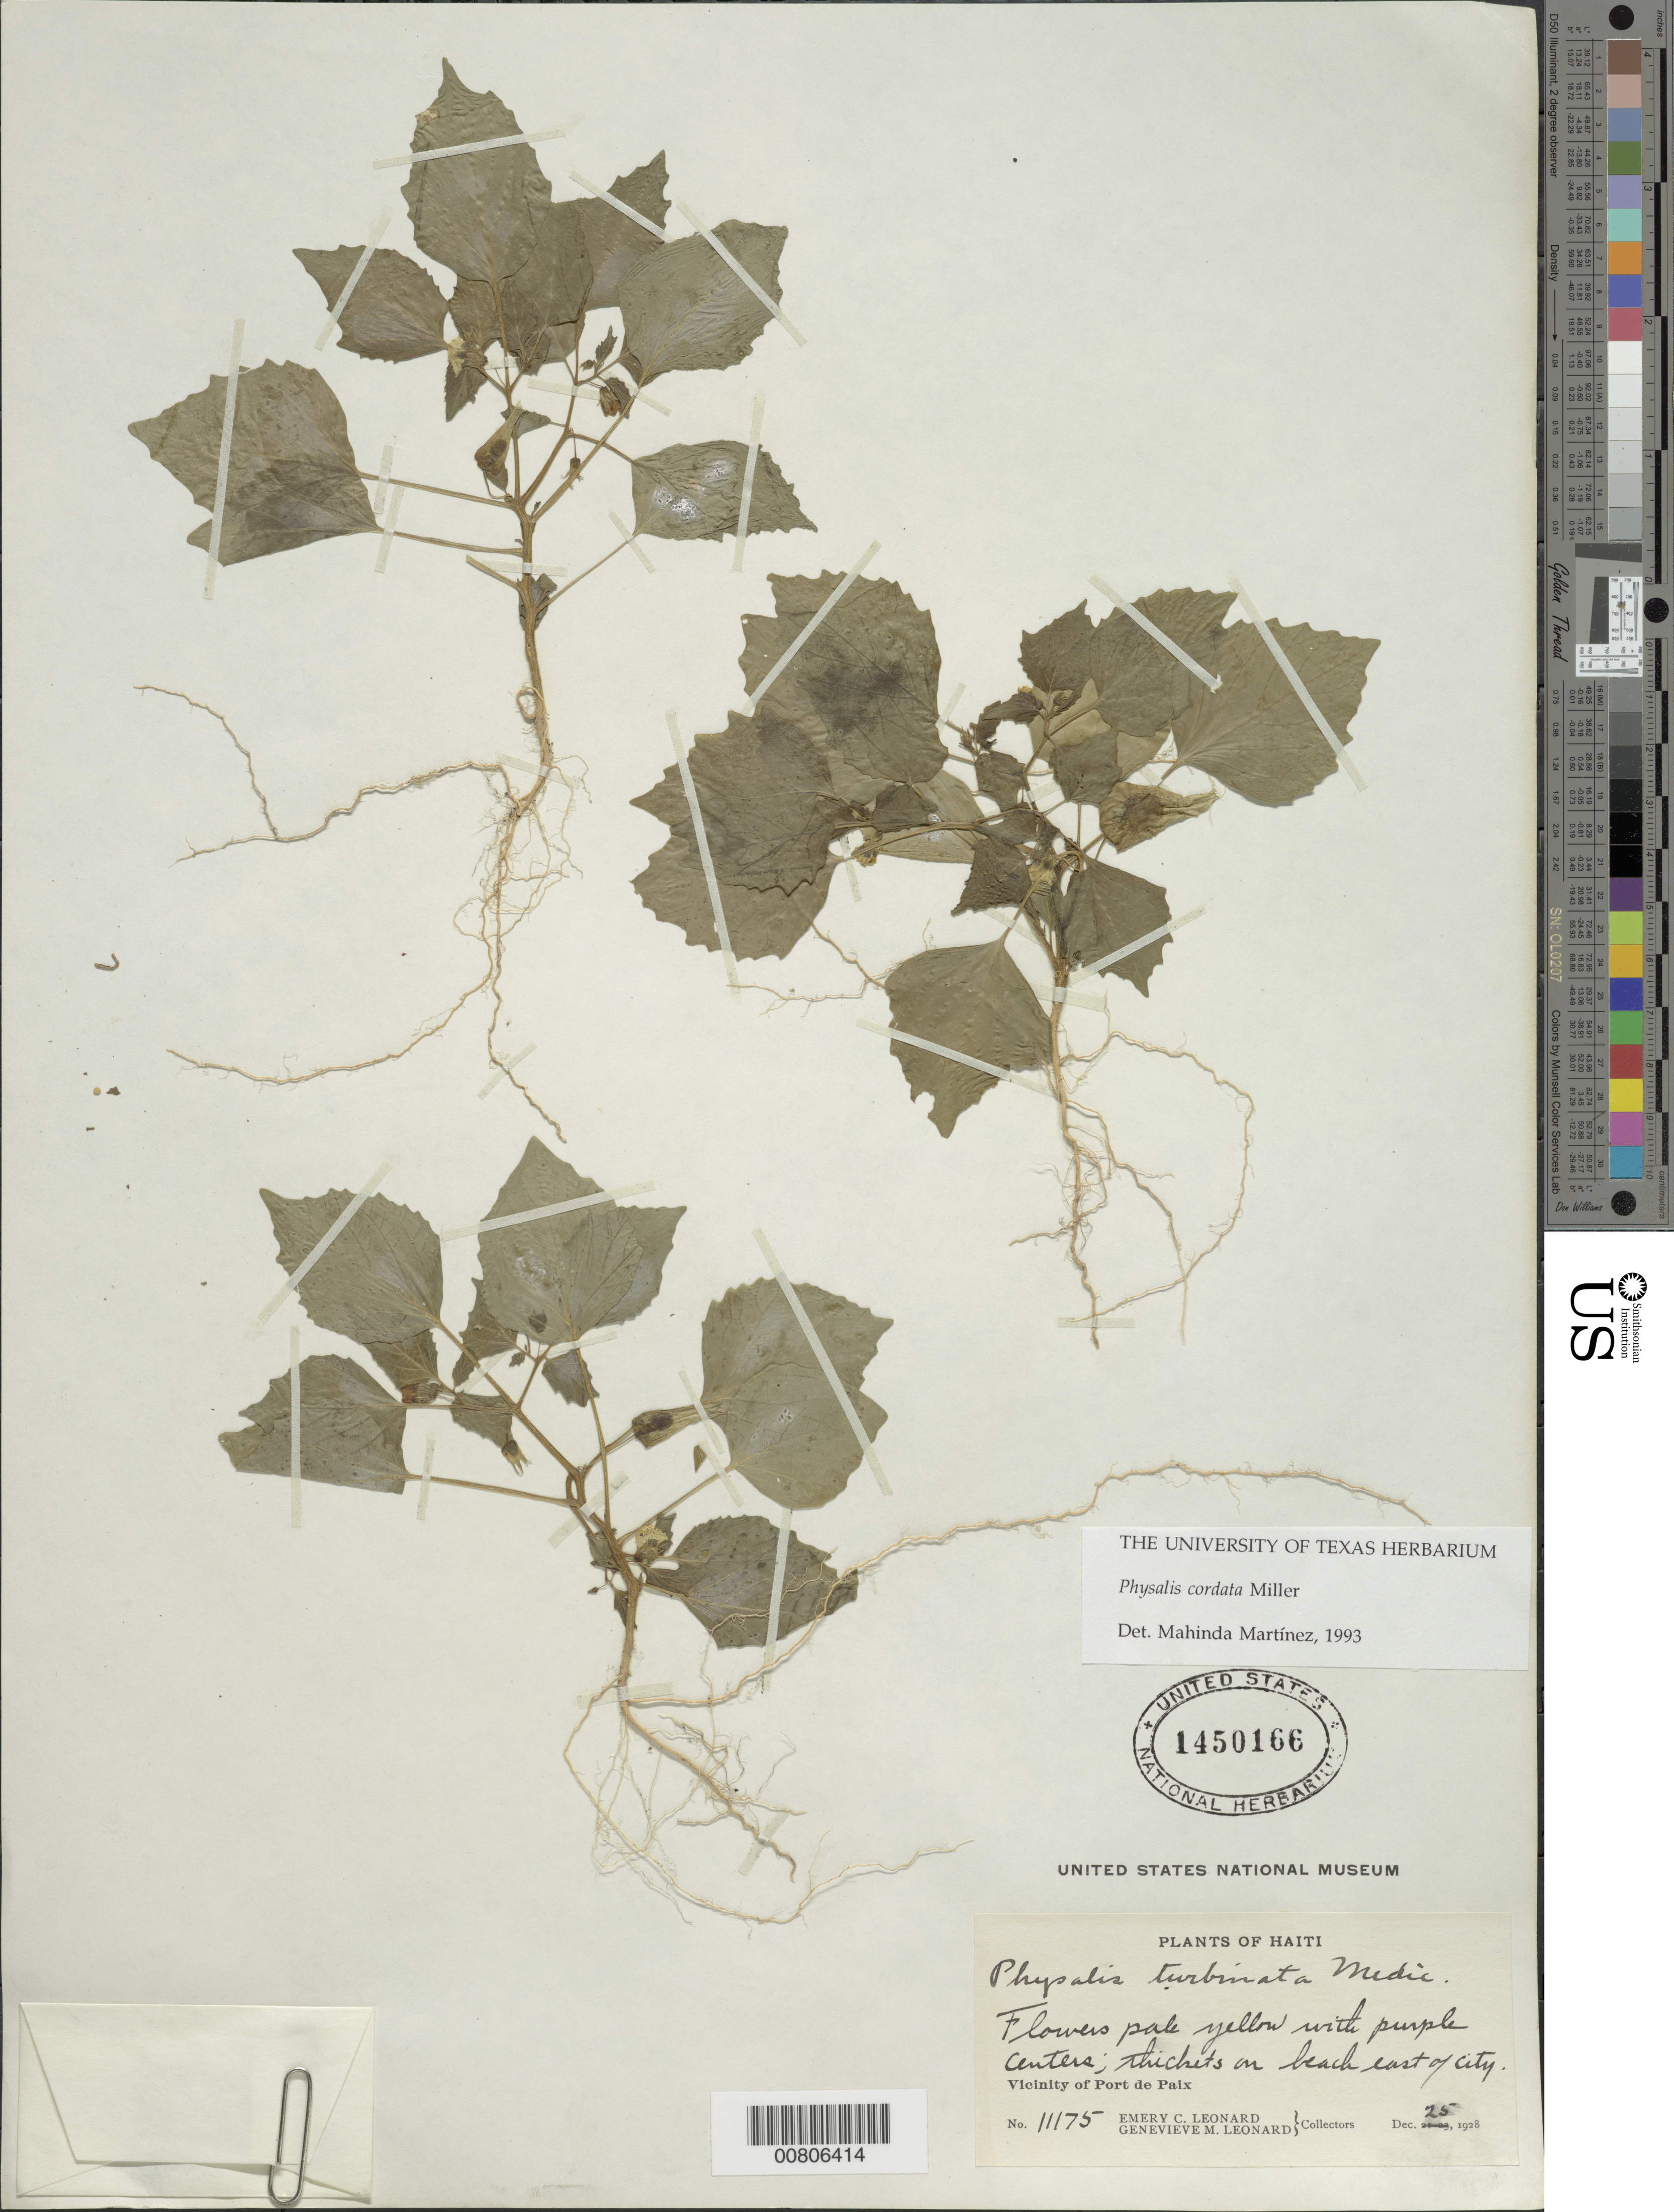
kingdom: Plantae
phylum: Tracheophyta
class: Magnoliopsida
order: Solanales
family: Solanaceae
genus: Physalis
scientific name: Physalis cordata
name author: Mill.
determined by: Martinez, M.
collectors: E. C. Leonard & G. M. Leonard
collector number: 11175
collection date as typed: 25 Dec 1928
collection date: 1928-12-25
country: Haiti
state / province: Nord-Ouest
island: Hispaniola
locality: Vicinity of Port de Paix, E of city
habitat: On beach; Thickets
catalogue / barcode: US 1450166